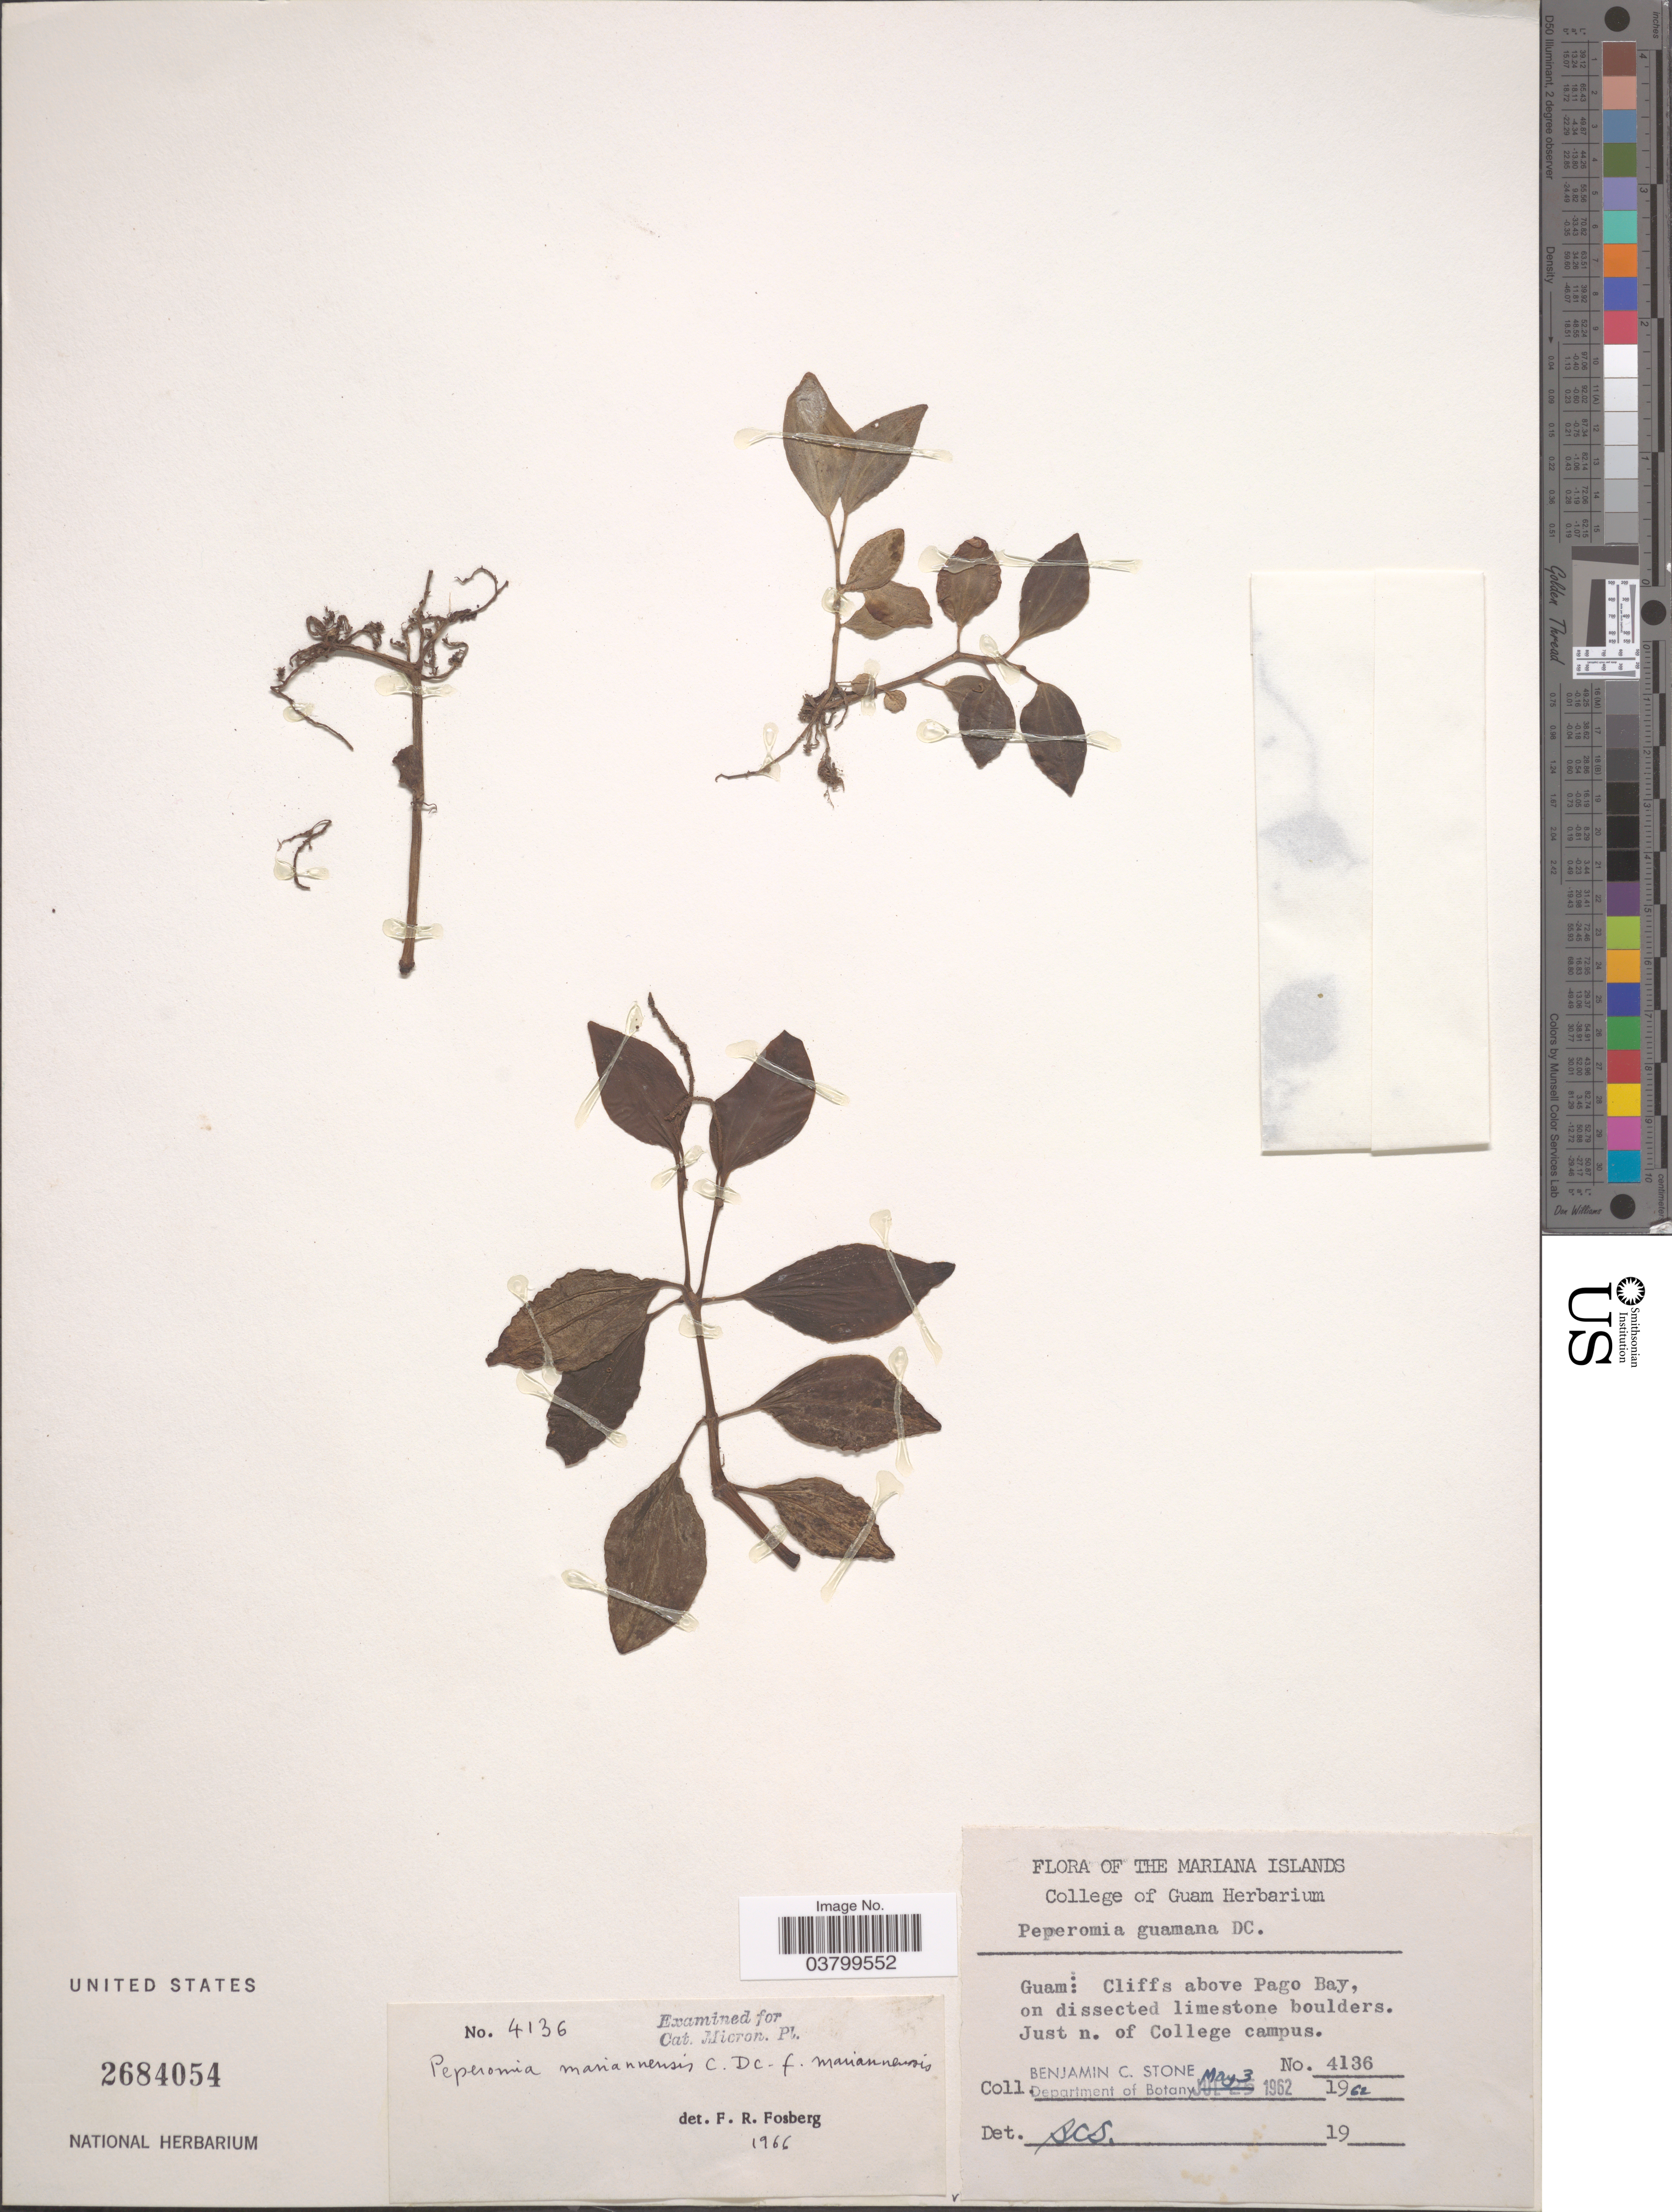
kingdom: Plantae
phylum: Tracheophyta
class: Magnoliopsida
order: Piperales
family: Piperaceae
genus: Peperomia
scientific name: Peperomia mariannensis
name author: C. DC.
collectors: B. C. Stone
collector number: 4136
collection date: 1962-05-03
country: Guam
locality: The Mariana Islands. Guam: Cliffs above Pago Bay, on dissected limestone boulders. Just n. of College campus.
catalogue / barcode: US 2684054